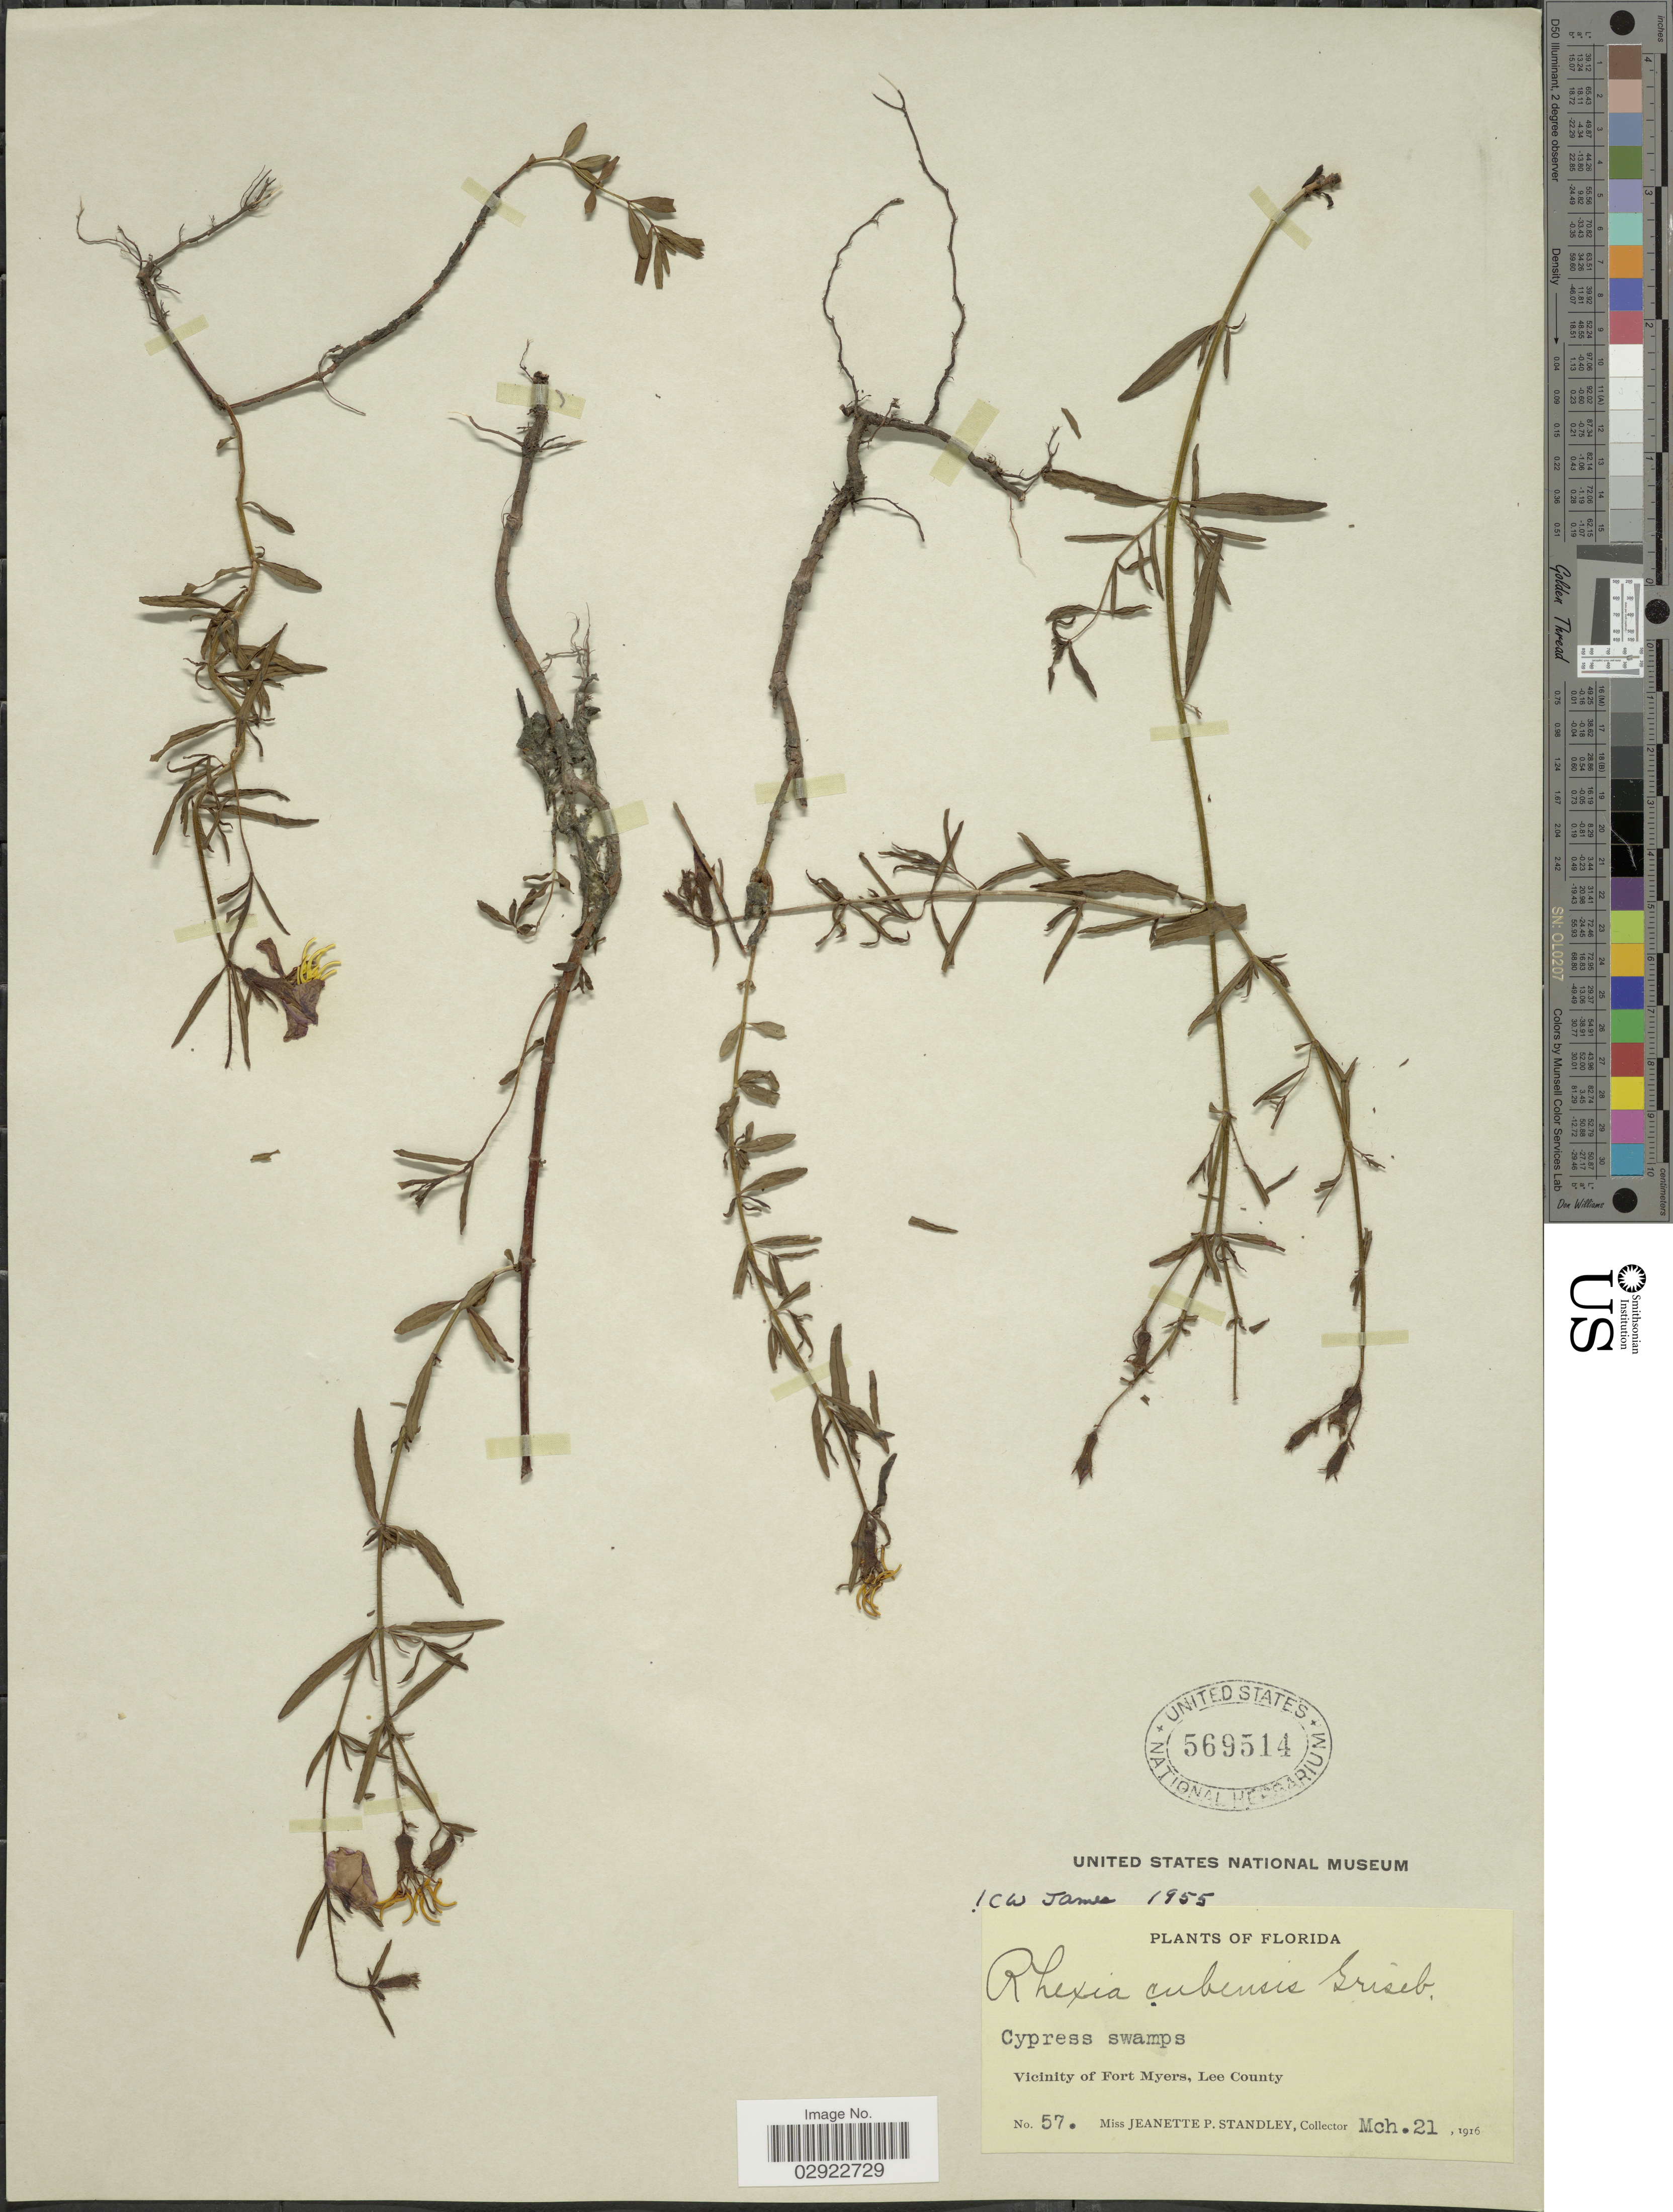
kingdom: Plantae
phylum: Tracheophyta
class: Magnoliopsida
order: Myrtales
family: Melastomataceae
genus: Rhexia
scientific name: Rhexia cubensis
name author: Griseb.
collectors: J. P. Standley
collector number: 57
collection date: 1916-03-21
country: United States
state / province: Florida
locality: Vicinity of Fort Myers, Lee County.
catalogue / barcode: US 569514